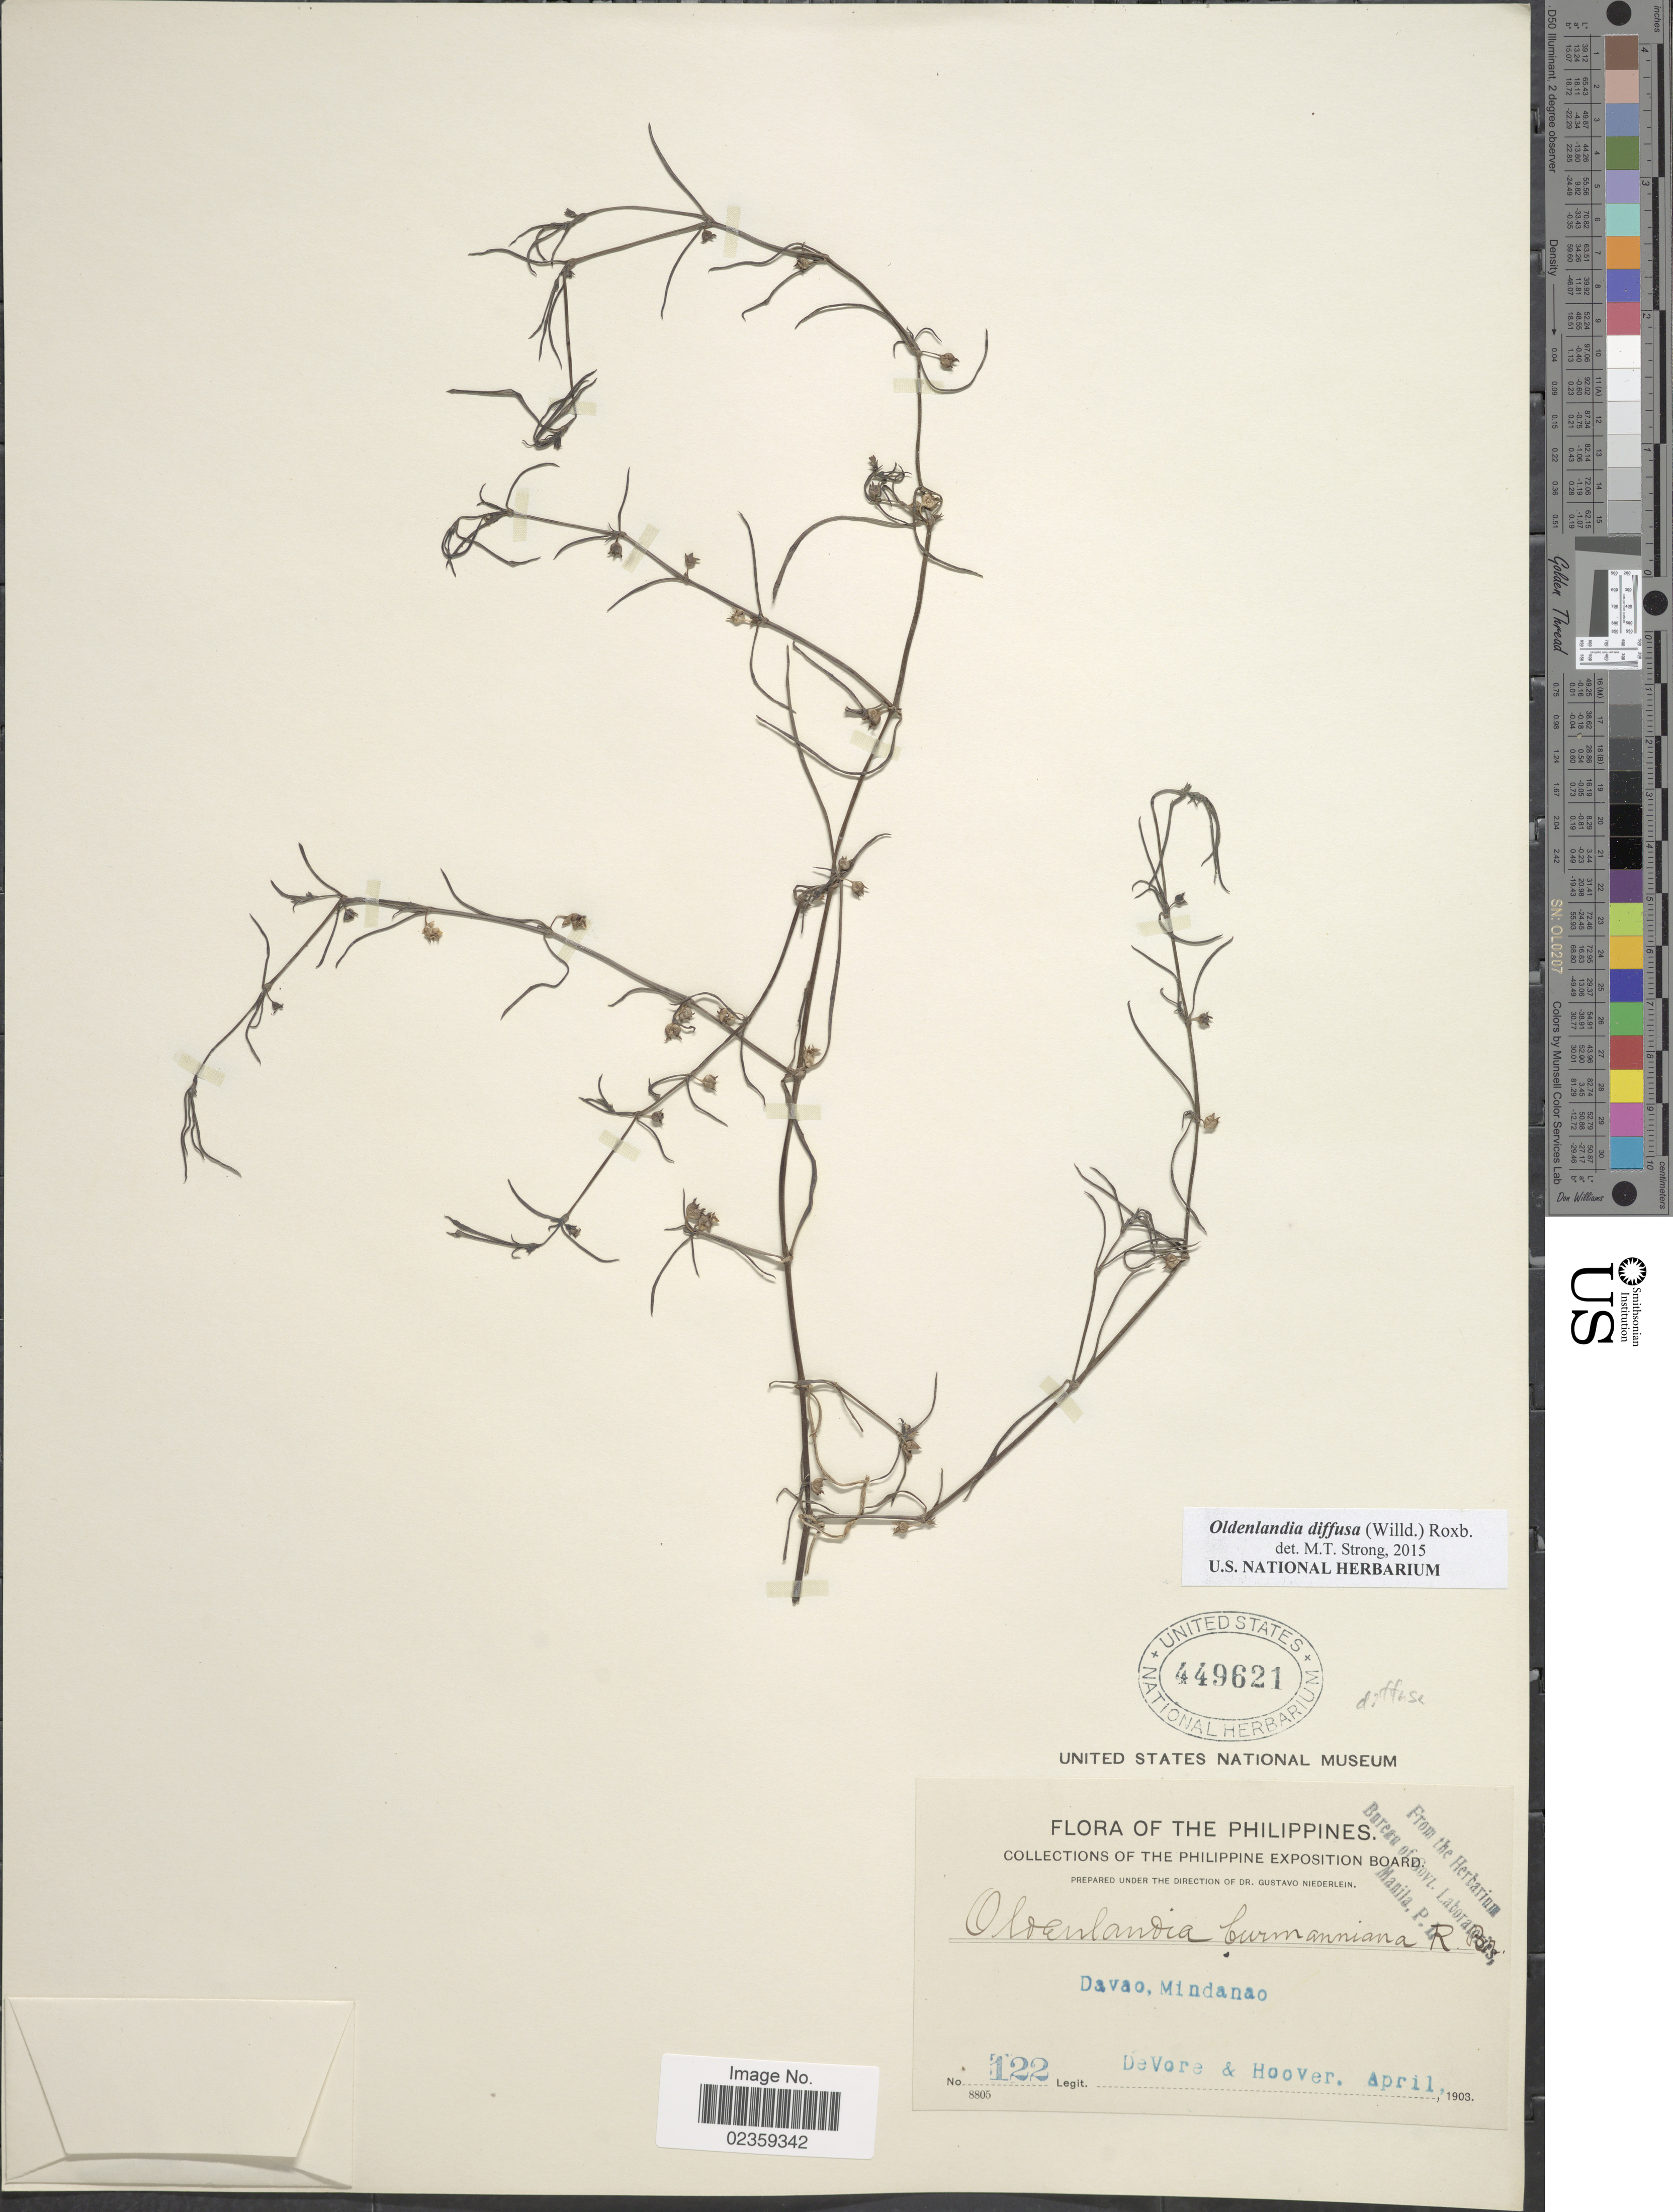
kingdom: Plantae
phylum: Tracheophyta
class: Magnoliopsida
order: Gentianales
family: Rubiaceae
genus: Oldenlandia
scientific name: Oldenlandia diffusa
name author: (Willd.) Roxb.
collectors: -. DeVore & -- Hoover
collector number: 122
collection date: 1903-04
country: Philippines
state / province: Davao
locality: Davao, Mindanao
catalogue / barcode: US 449621